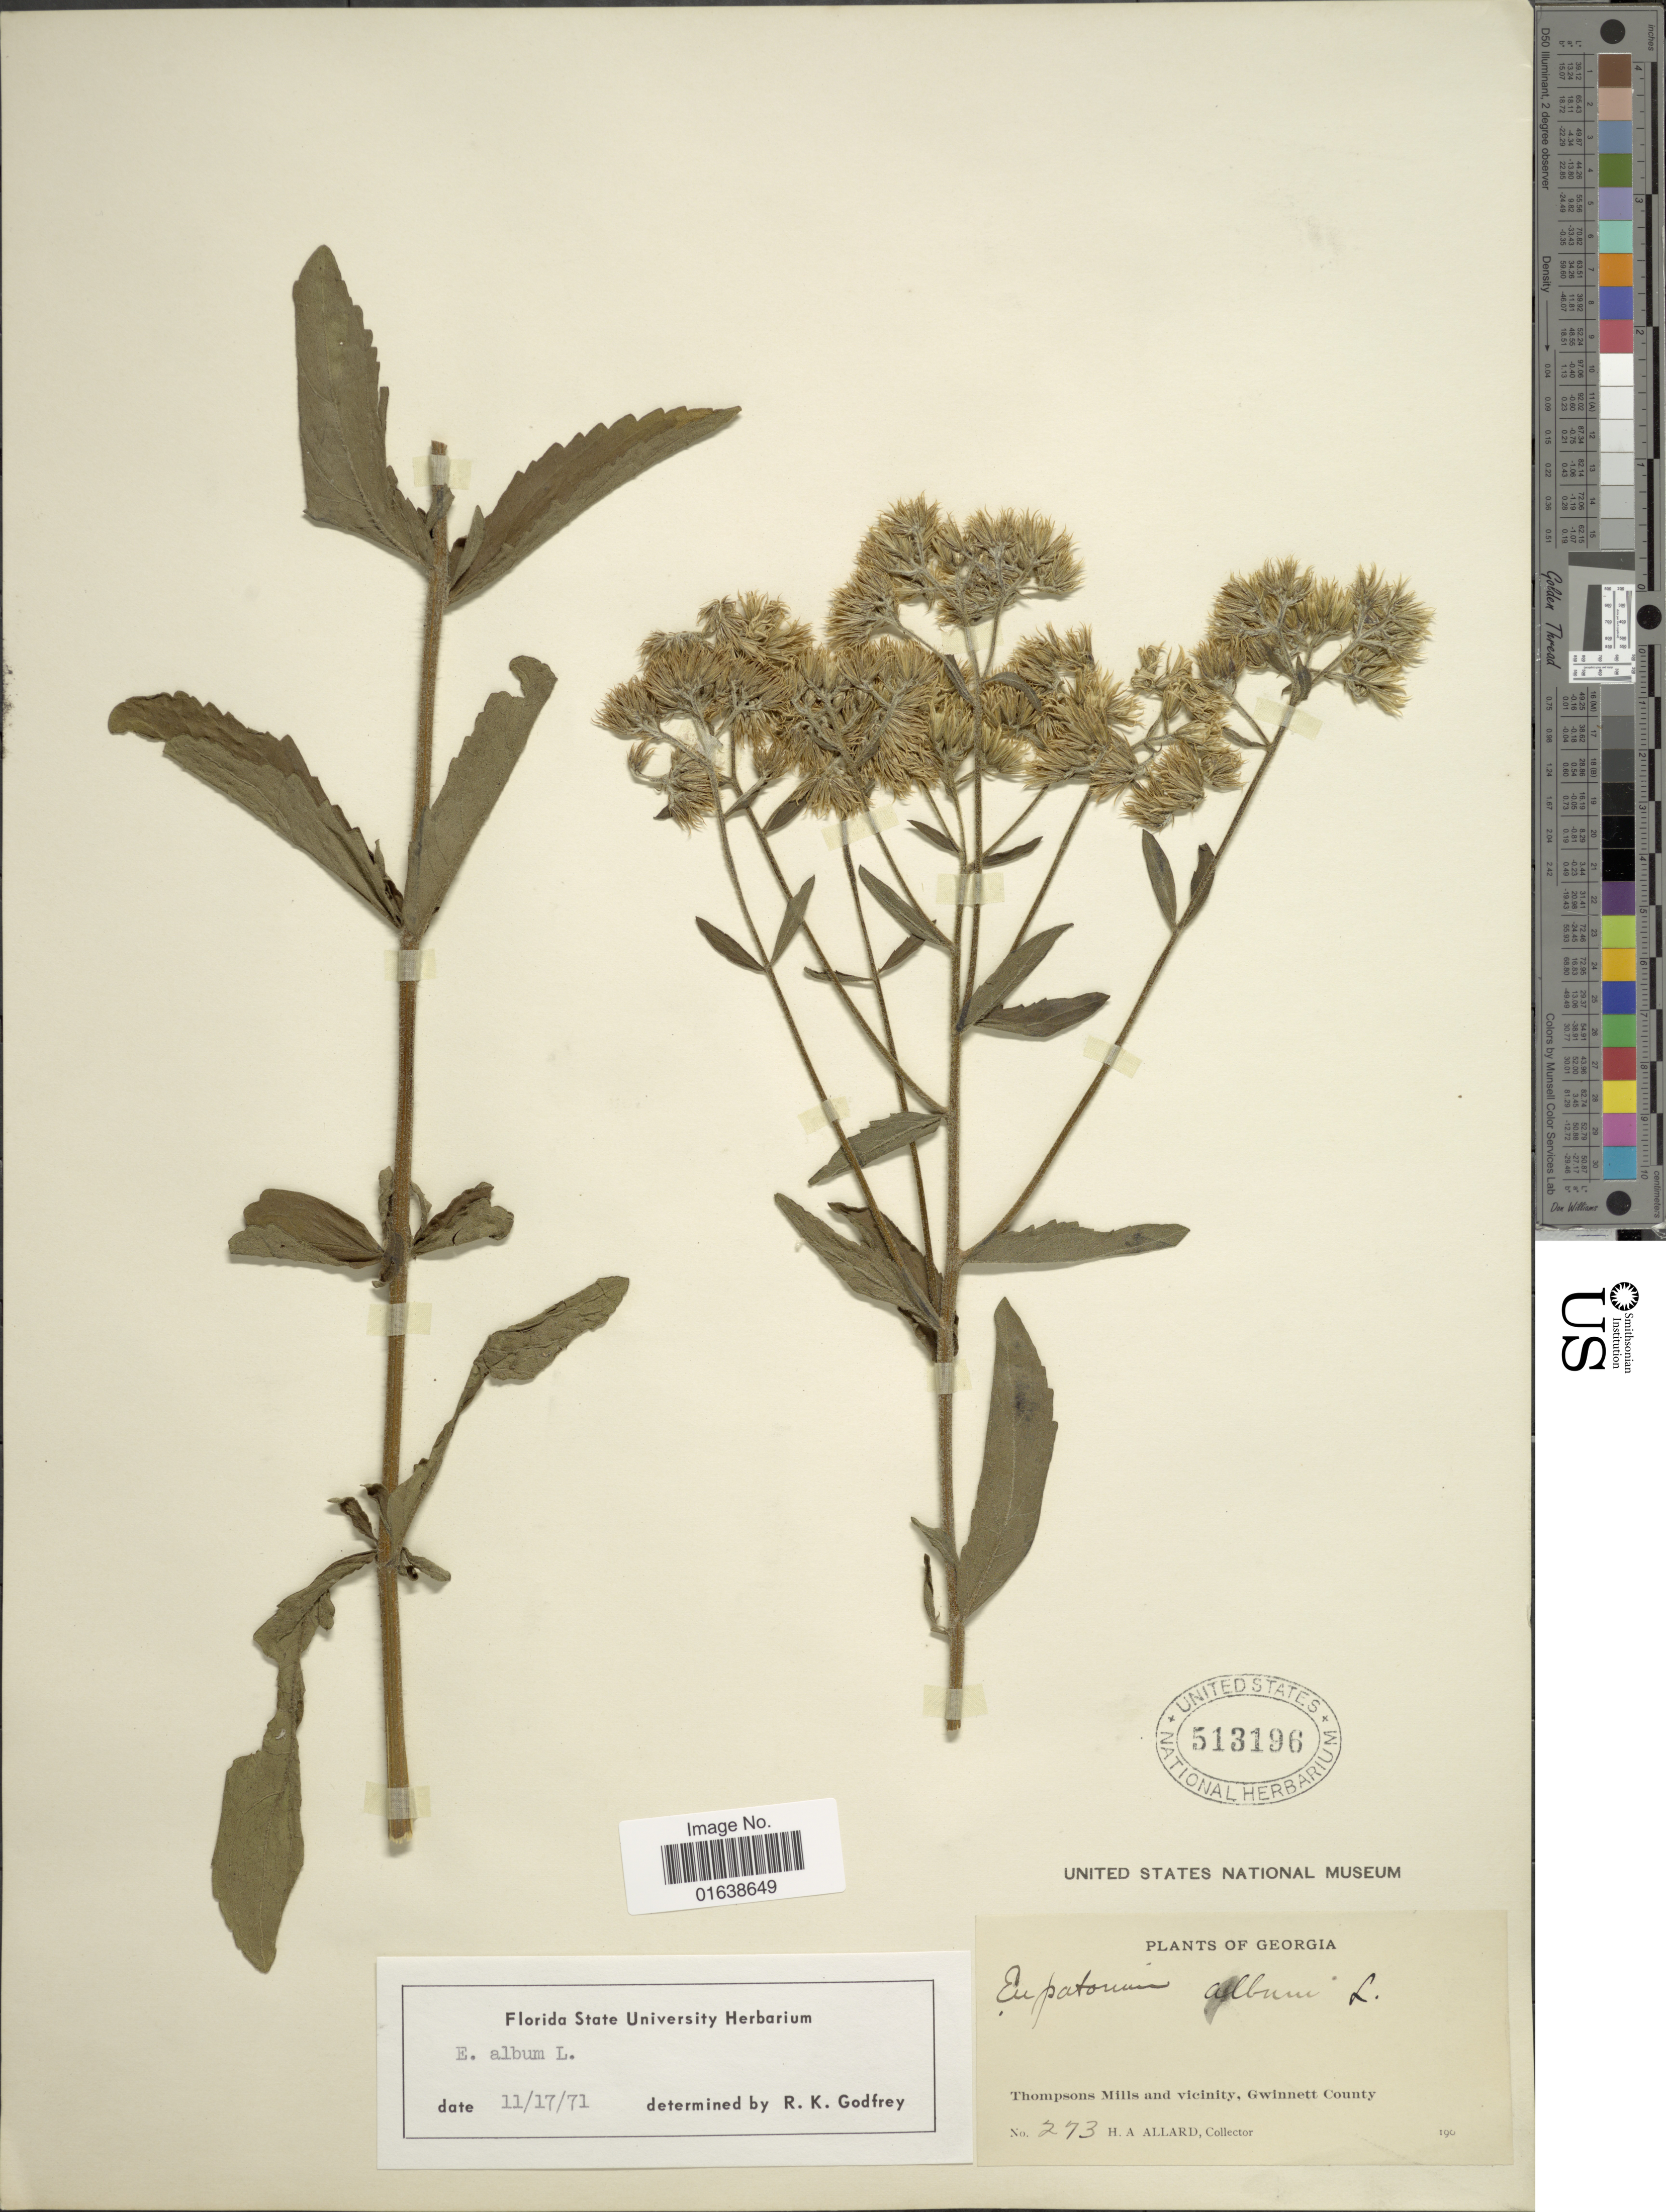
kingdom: Plantae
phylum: Tracheophyta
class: Magnoliopsida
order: Asterales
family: Asteraceae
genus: Eupatorium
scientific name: Eupatorium album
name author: L.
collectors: H. A. Allard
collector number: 273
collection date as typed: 190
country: United States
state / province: Georgia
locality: Georgia. Thompson Mills and vicinity,Gwinnett County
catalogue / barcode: US 513196